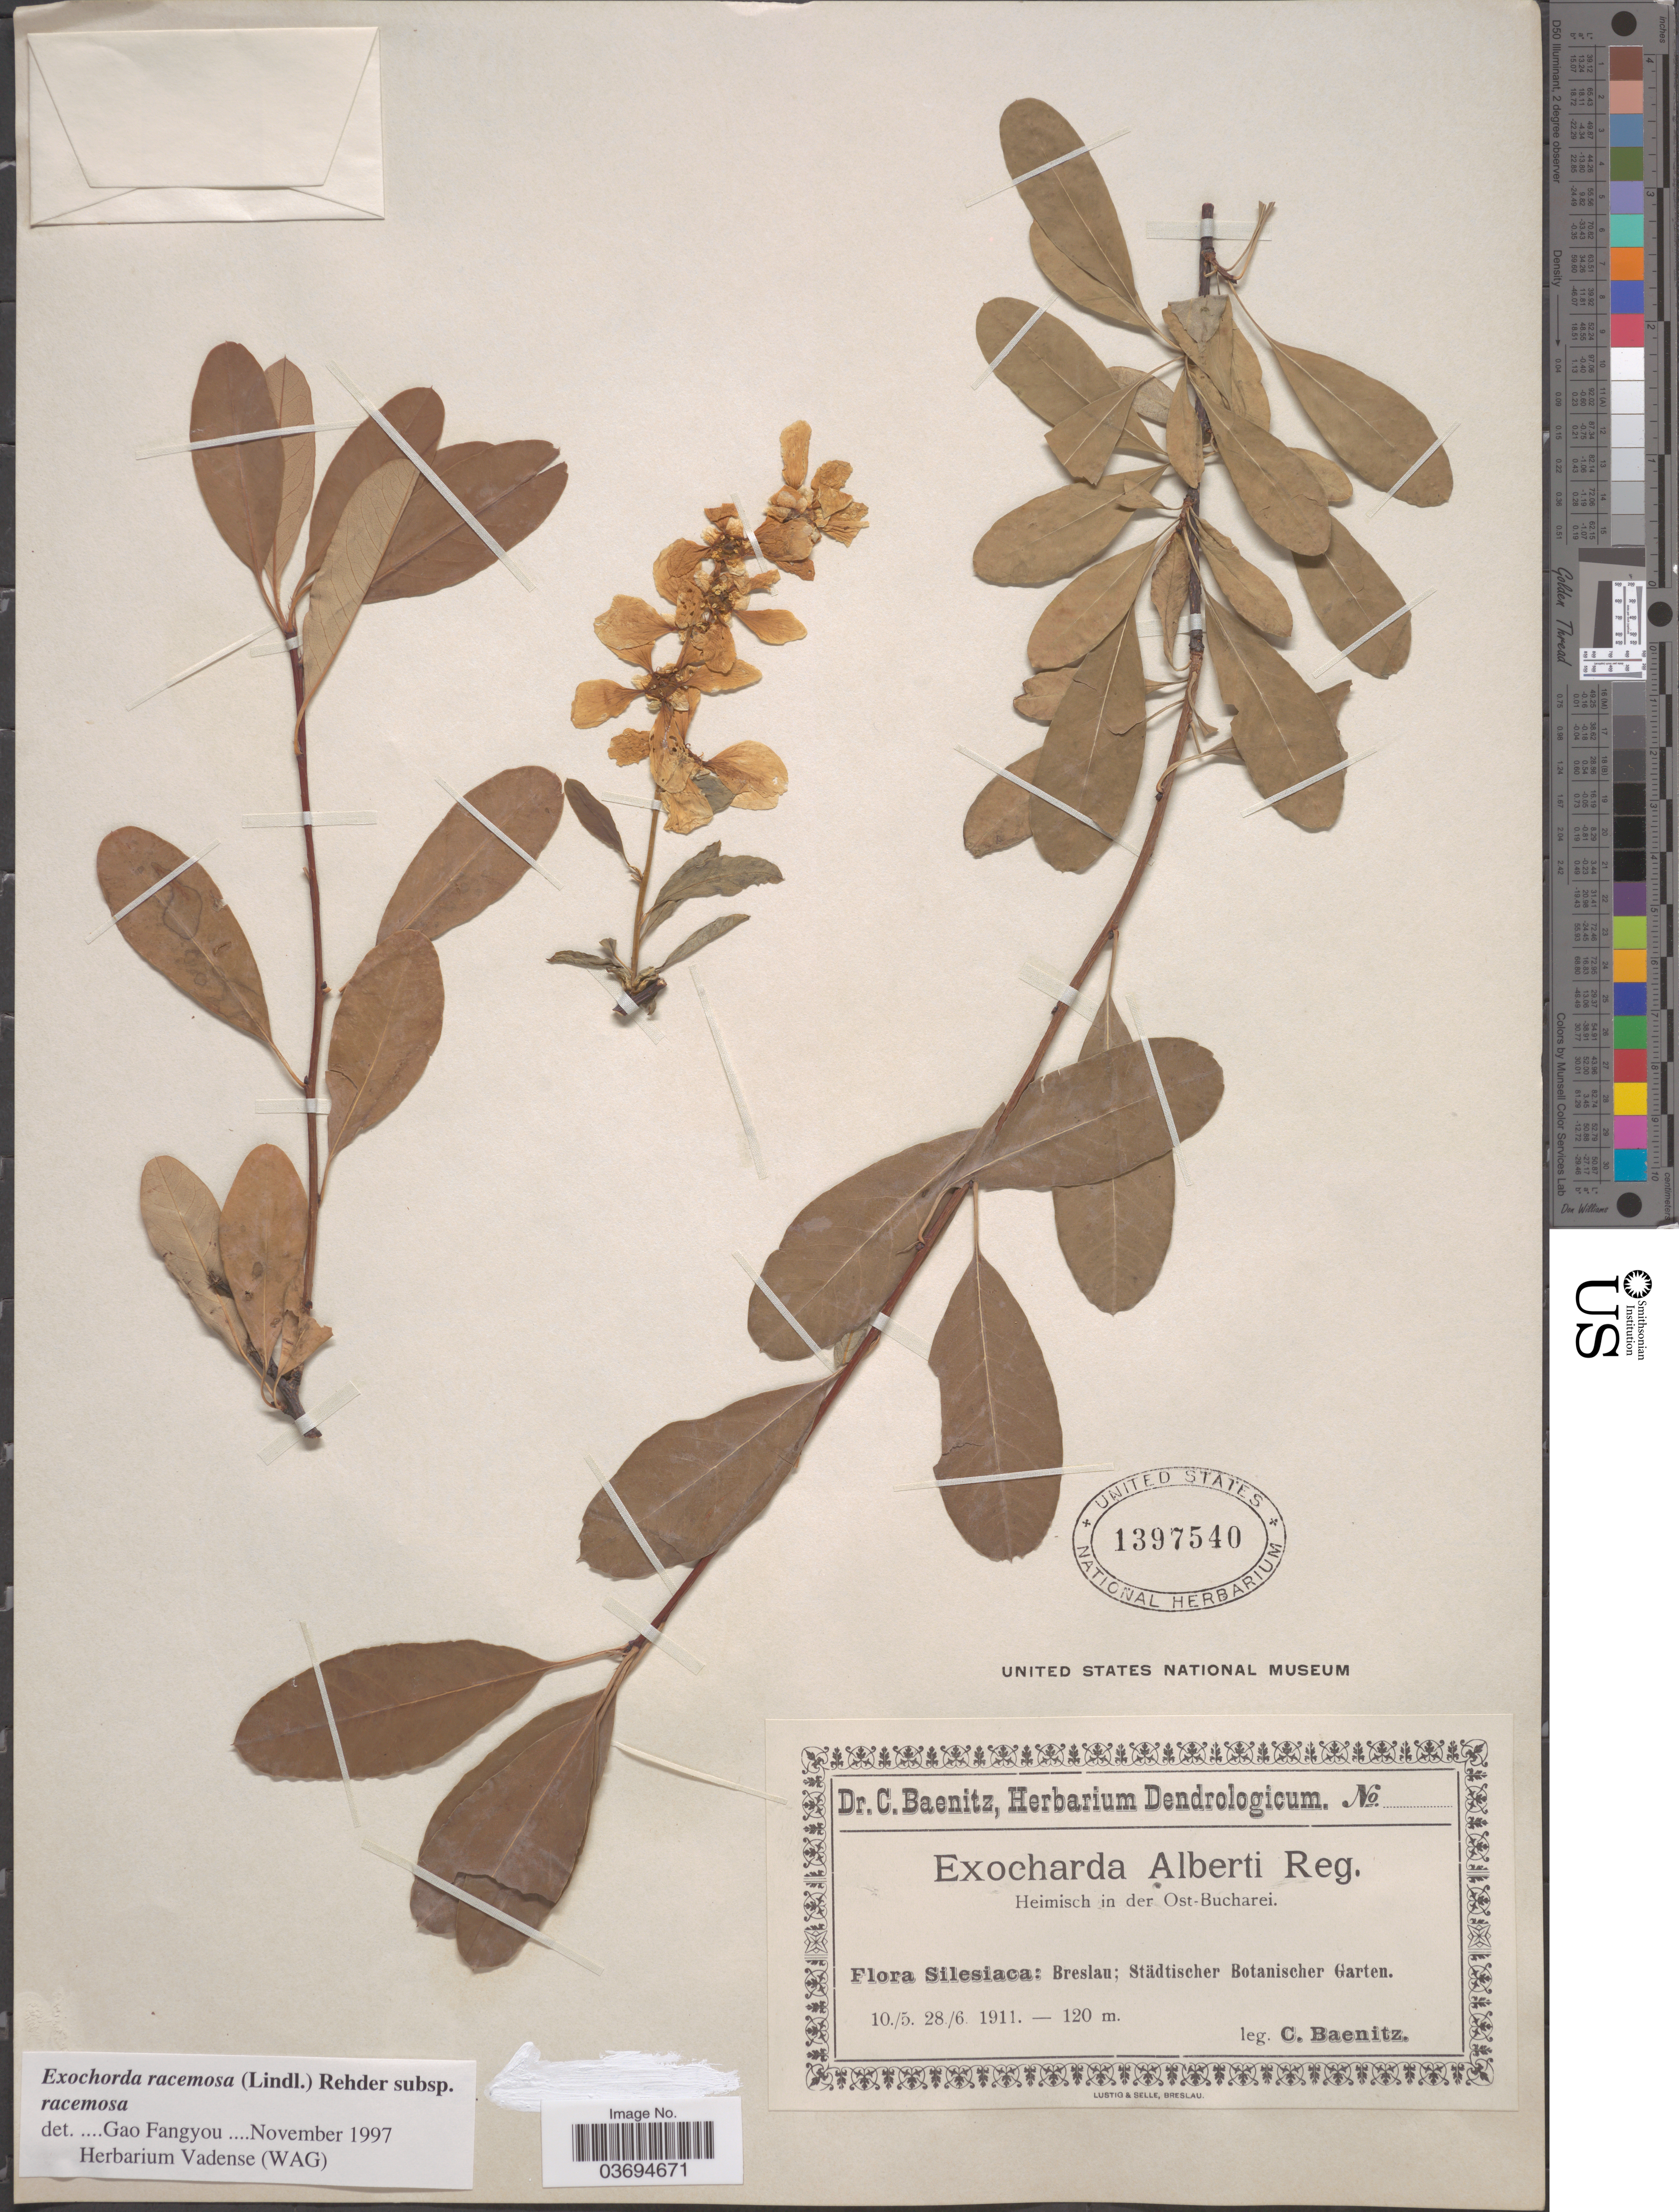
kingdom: Plantae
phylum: Tracheophyta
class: Magnoliopsida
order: Rosales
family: Rosaceae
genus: Exochorda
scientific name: Exochorda racemosa subsp. racemosa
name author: (Fortune ex Lindl.) Rehder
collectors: C. G. Baenitz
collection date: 1911-05-10/1911-06-28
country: Poland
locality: Silesiaca: Breslau; Städtischer Botanischer Garten.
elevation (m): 120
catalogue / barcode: US 1397540